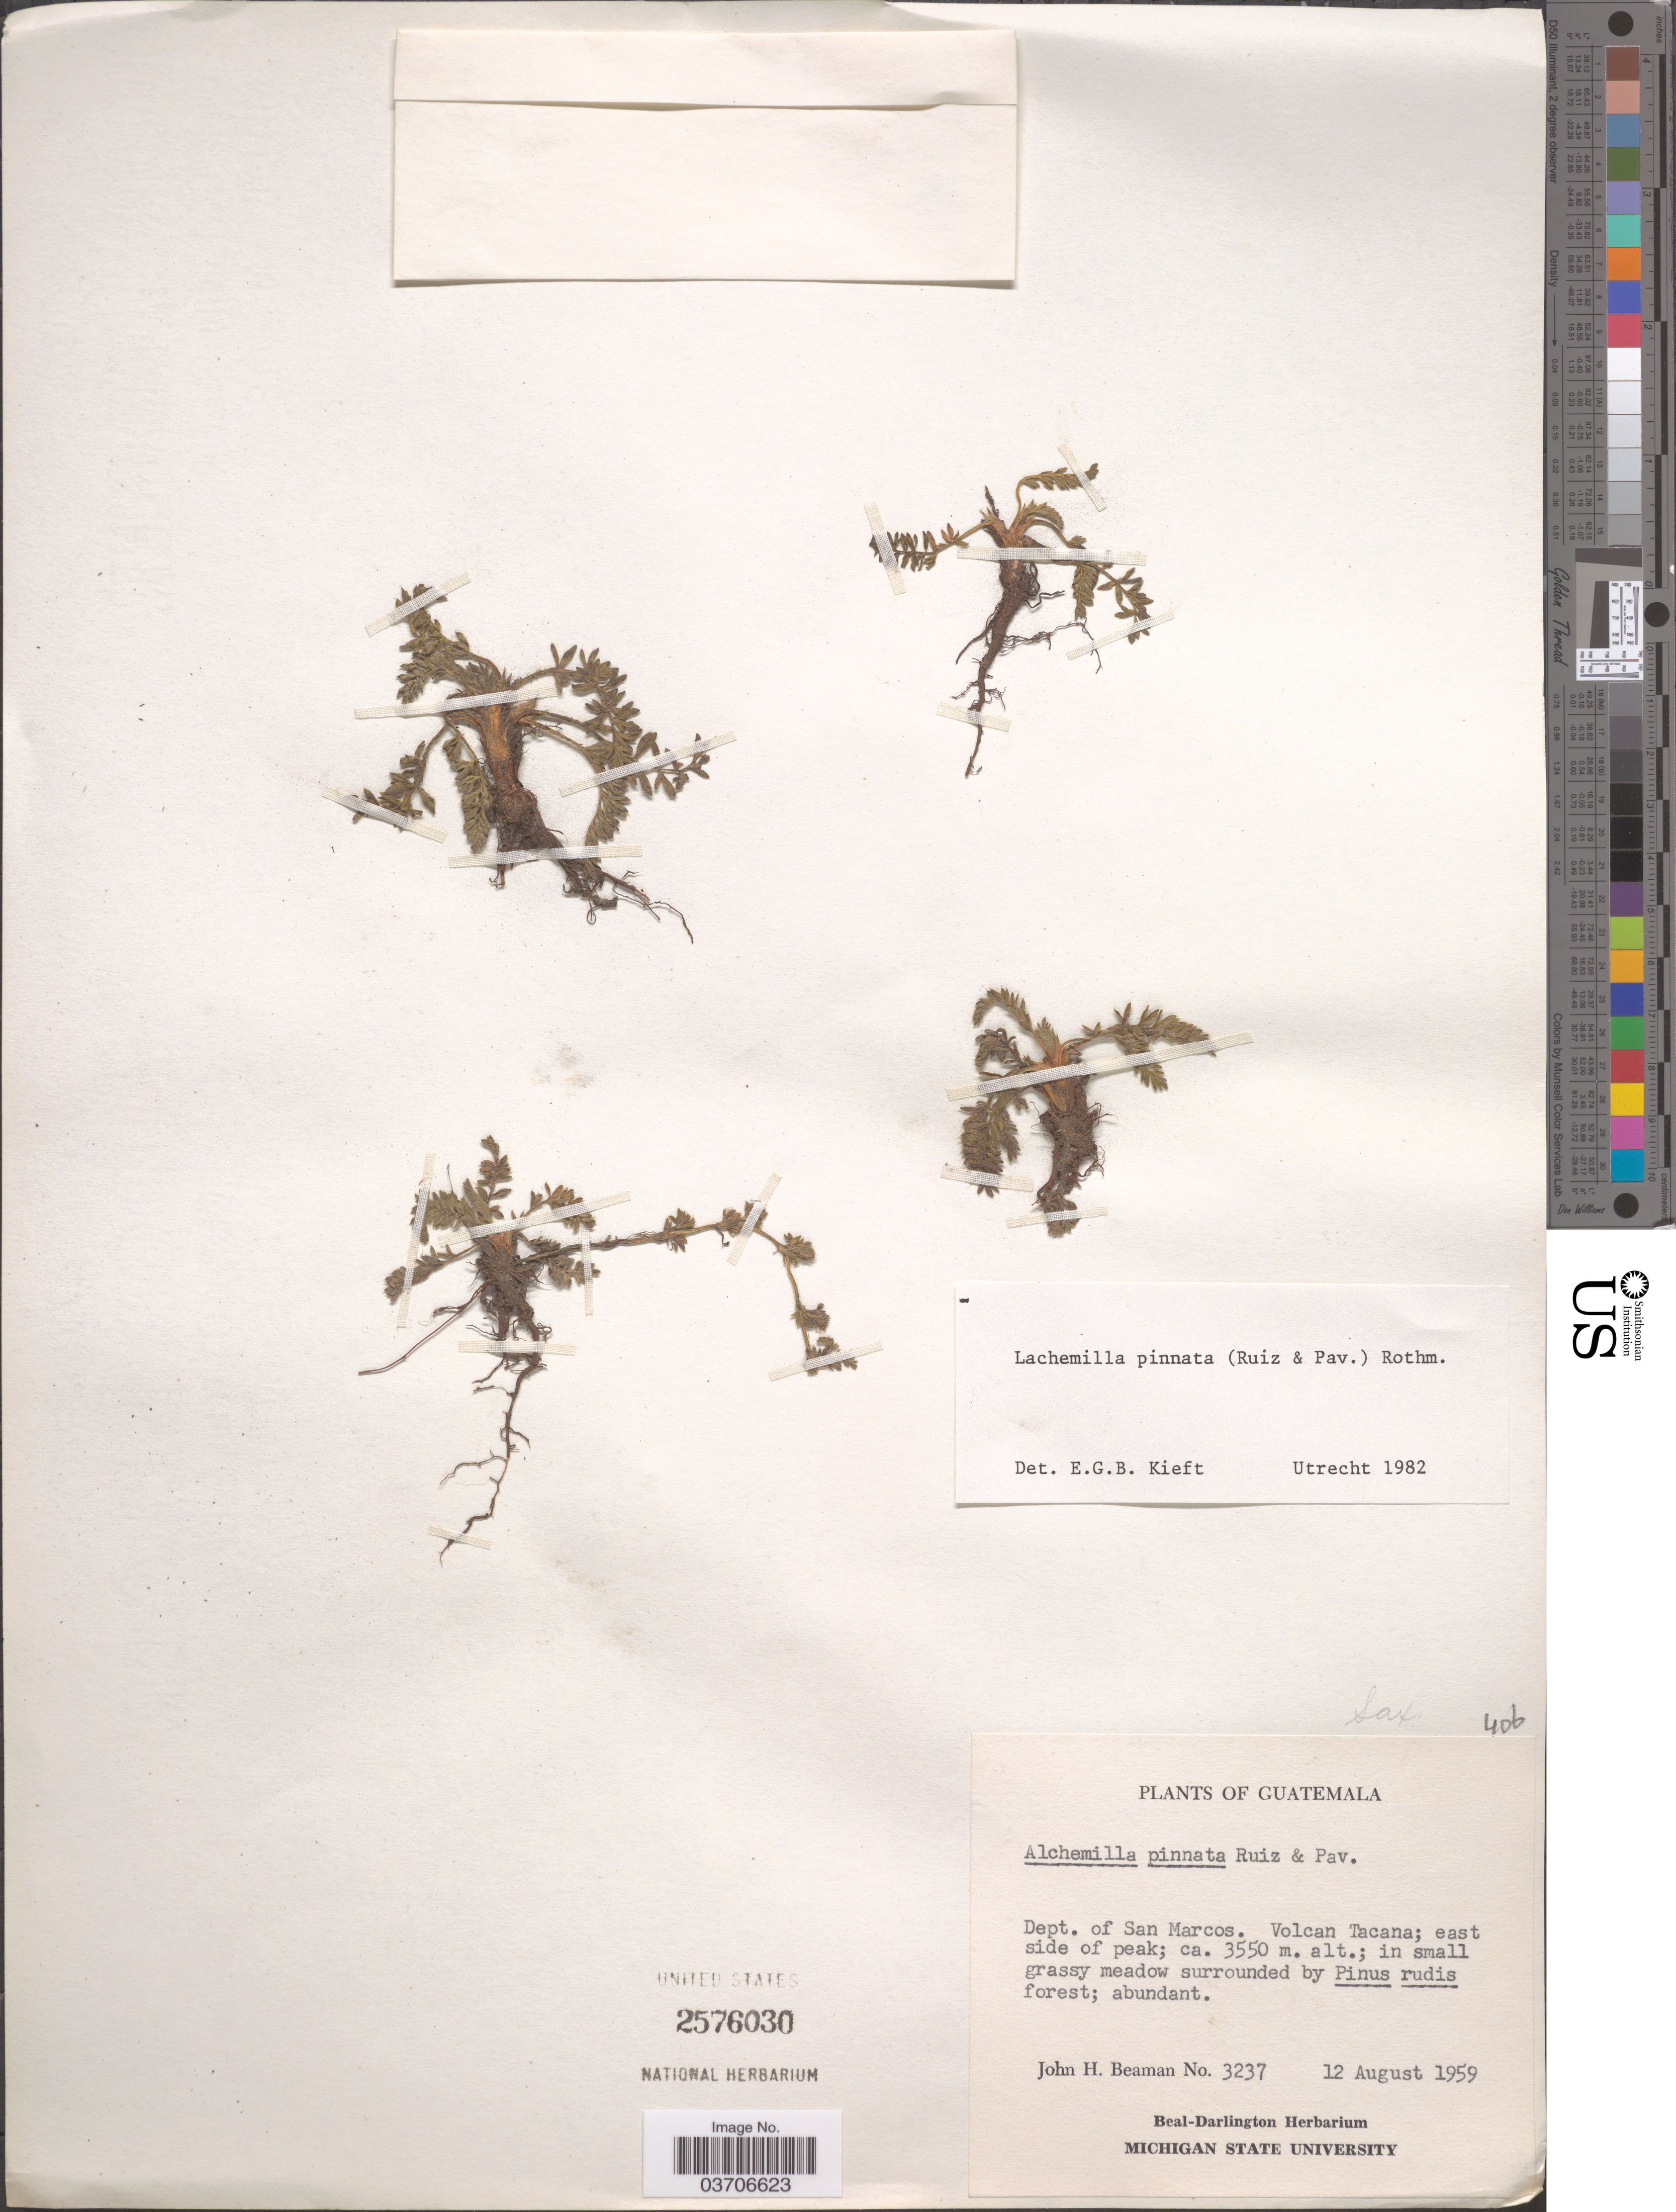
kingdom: Plantae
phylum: Tracheophyta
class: Magnoliopsida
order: Rosales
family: Rosaceae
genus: Lachemilla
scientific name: Lachemilla pinnata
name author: (Ruiz & Pav.) Rothm.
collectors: J. H. Beaman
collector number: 3237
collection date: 1959-08-12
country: Guatemala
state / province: San Marcos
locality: Dept. of San Marcos. Volcan Tacana; east side of peak.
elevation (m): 3550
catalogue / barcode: US 2576030